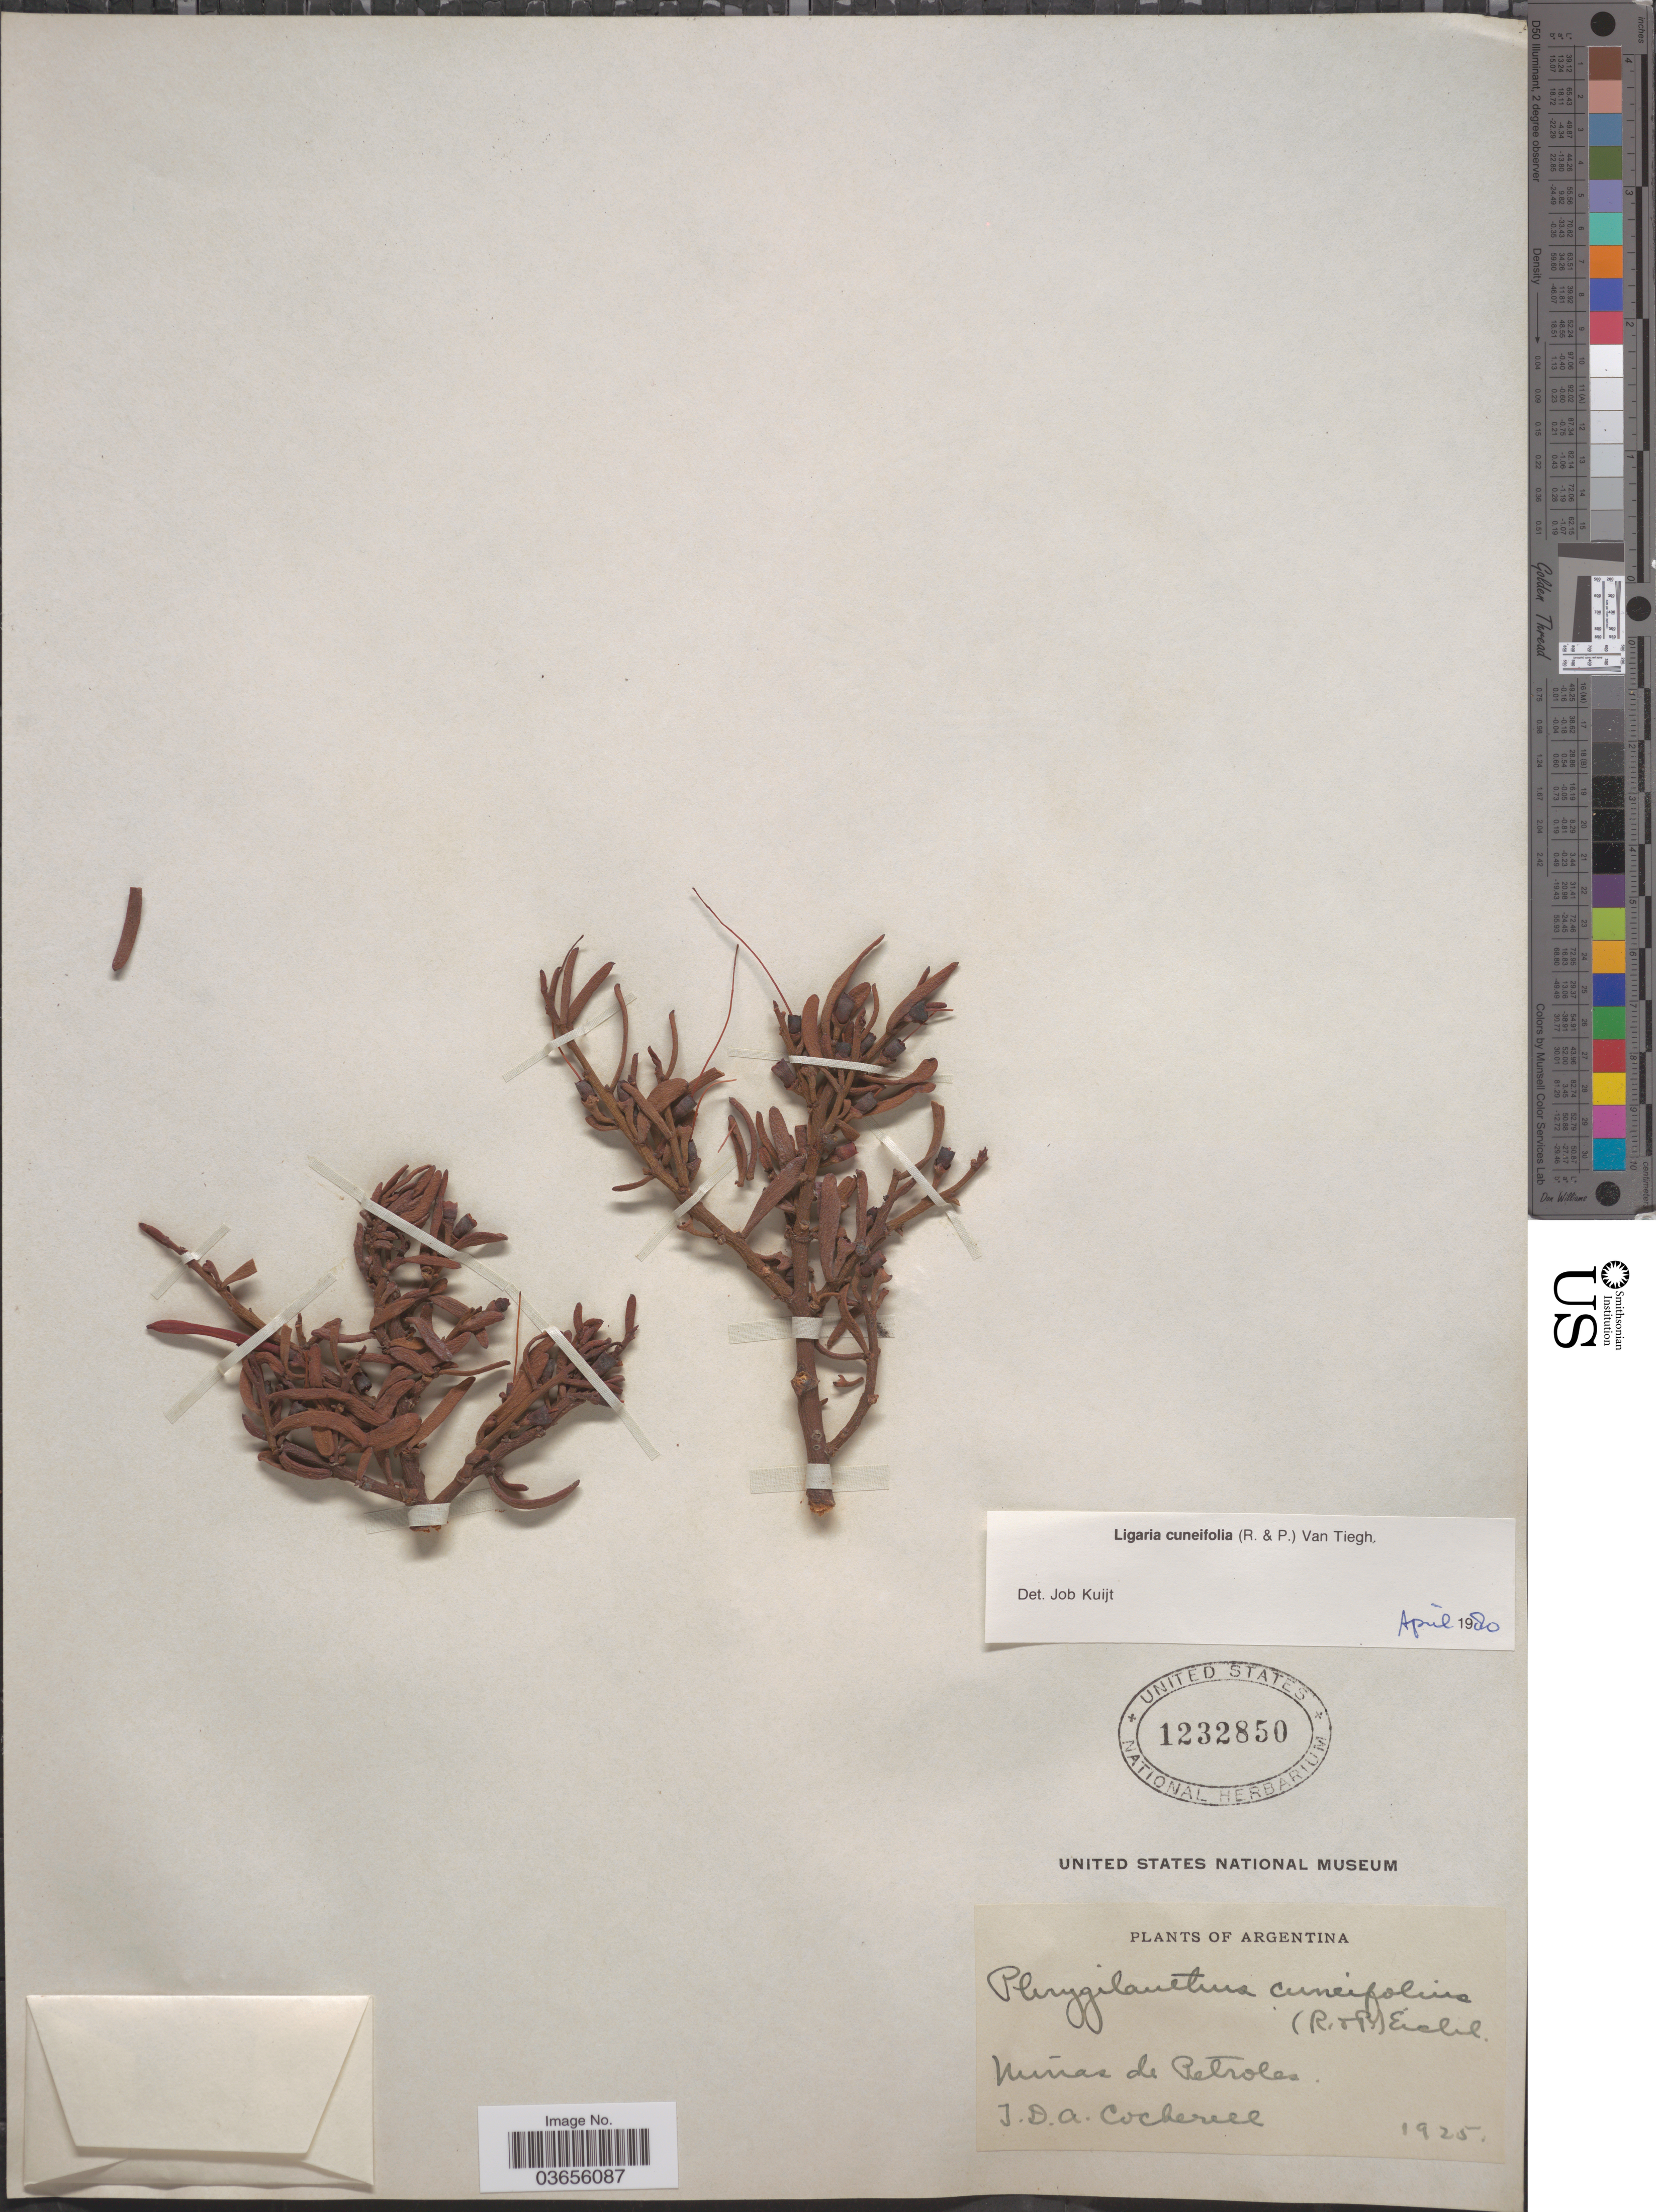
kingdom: Plantae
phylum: Tracheophyta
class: Magnoliopsida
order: Santalales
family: Loranthaceae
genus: Ligaria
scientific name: Ligaria cuneifolia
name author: (Ruiz & Pav.) Tiegh.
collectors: T. Cockerell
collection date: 1925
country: Argentina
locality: Minas de Petroleo.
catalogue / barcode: US 1232850